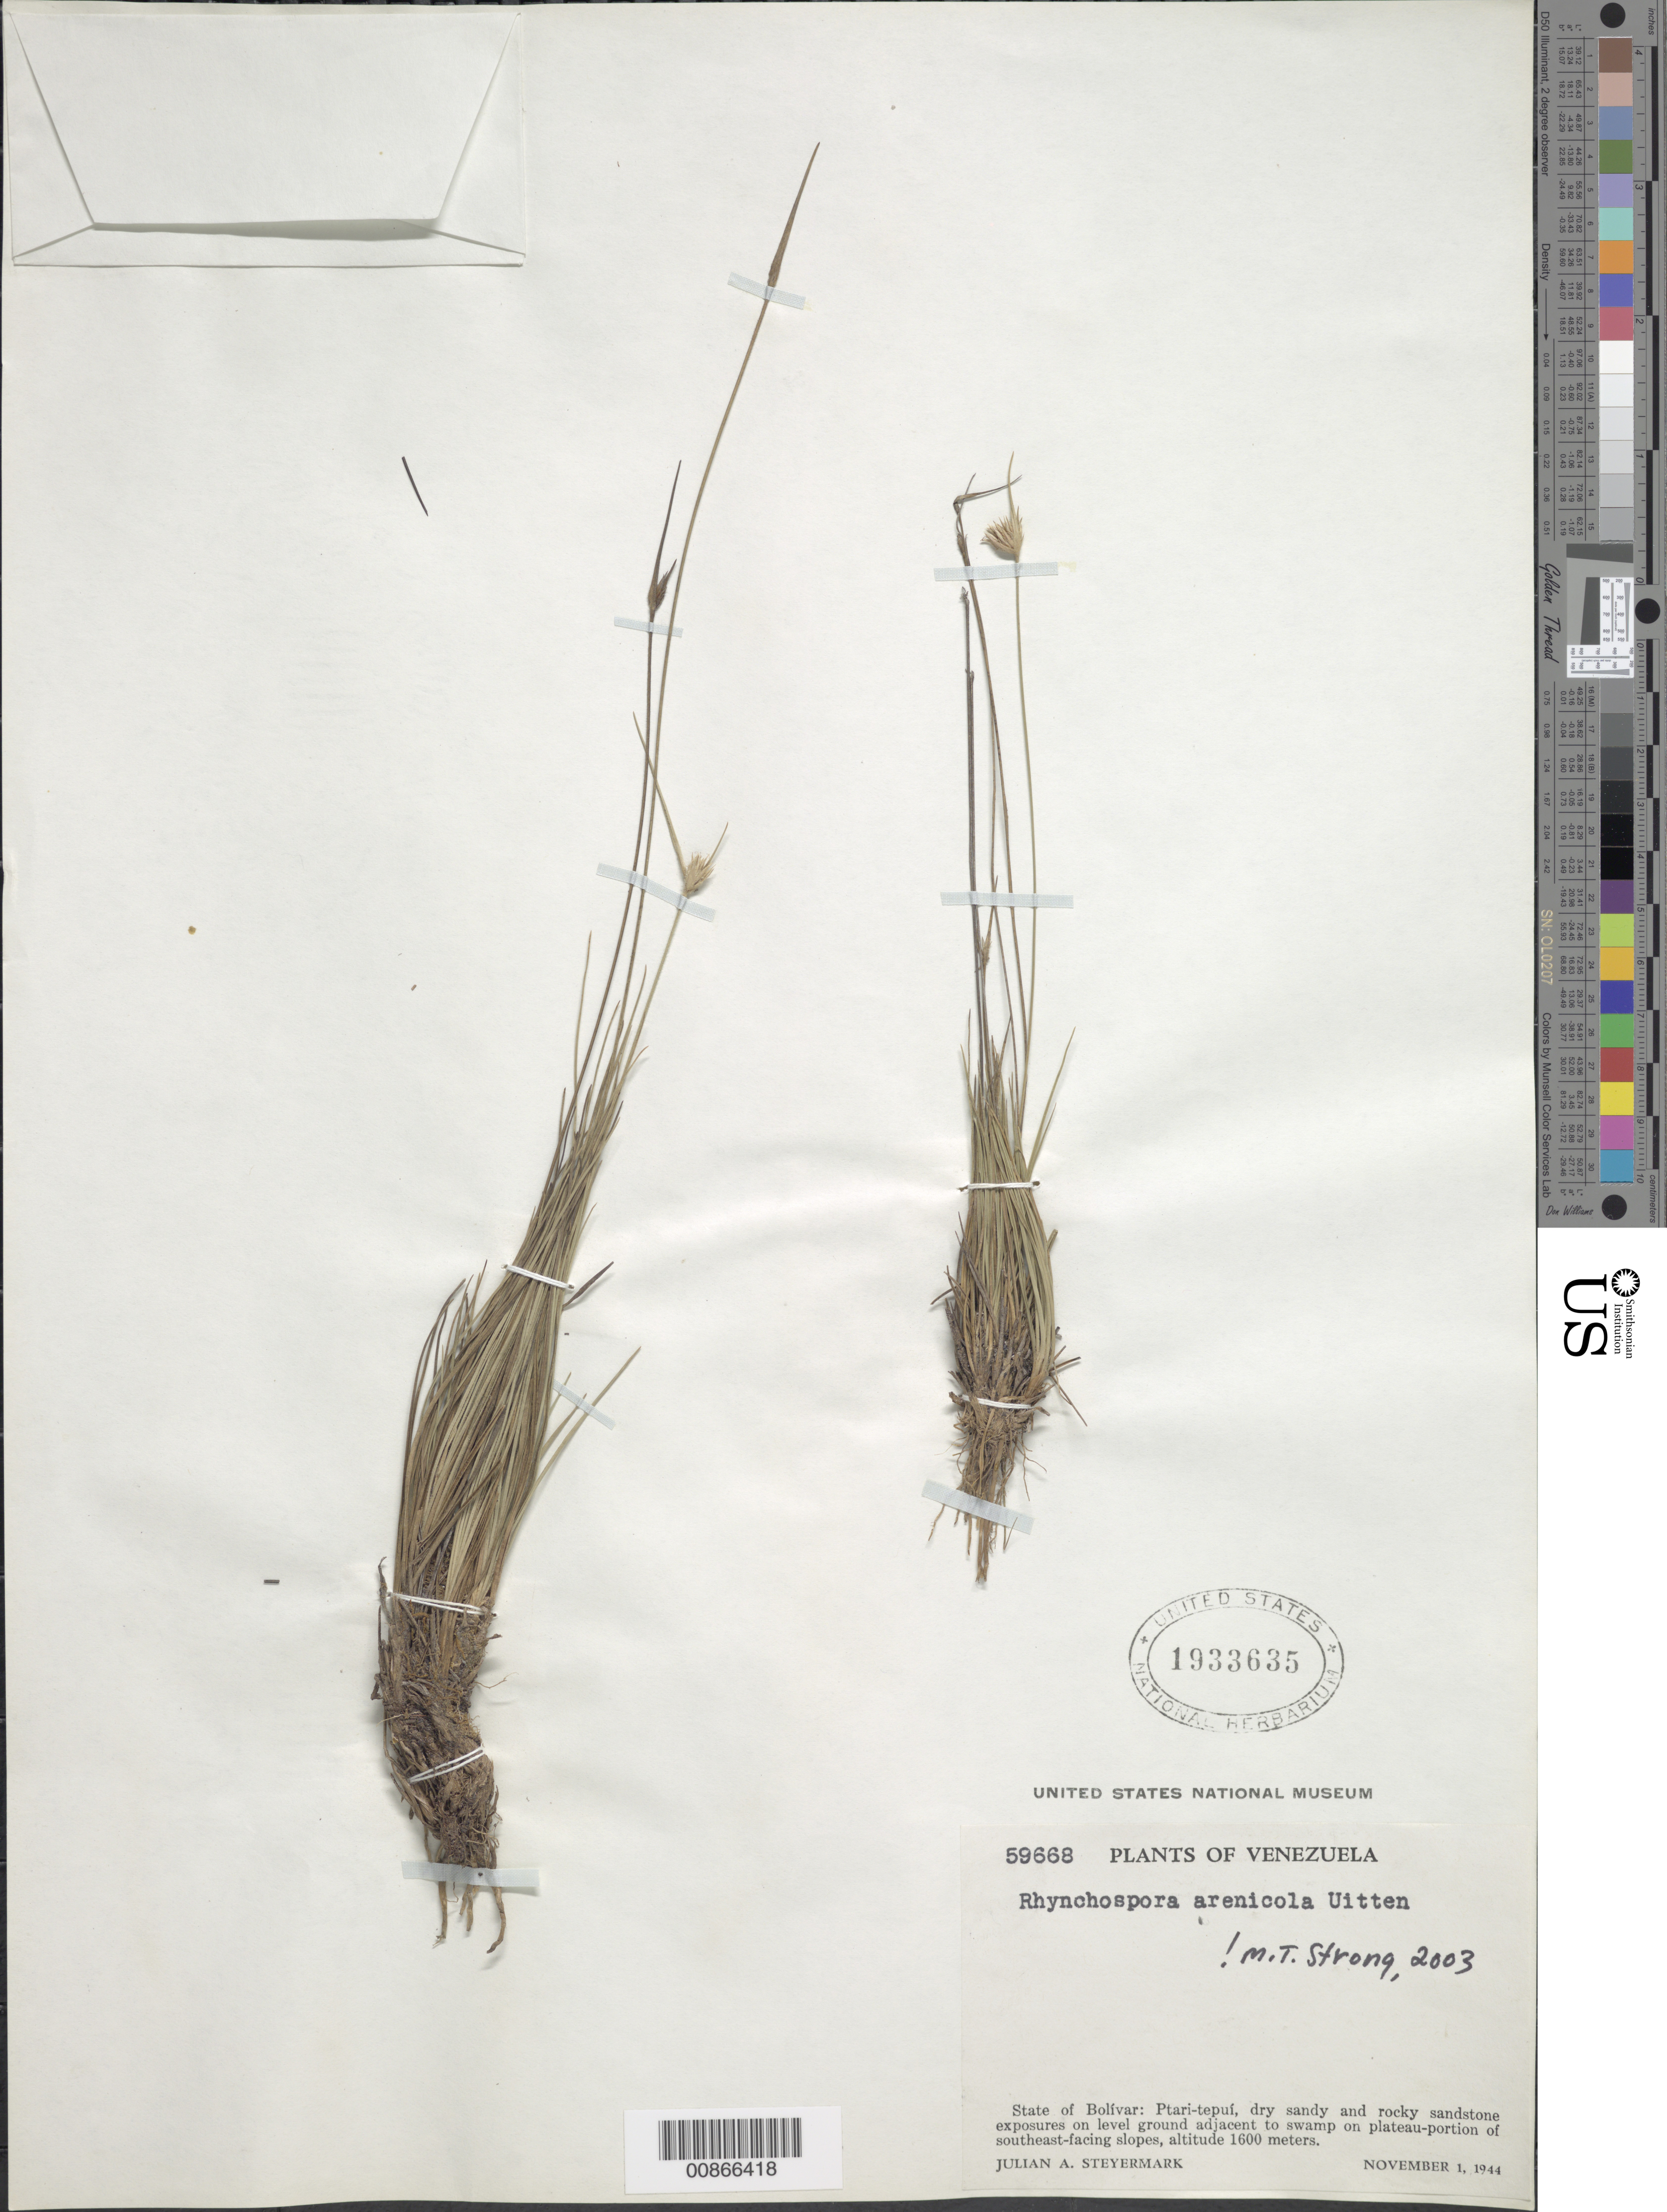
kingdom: Plantae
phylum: Tracheophyta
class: Liliopsida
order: Poales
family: Cyperaceae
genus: Rhynchospora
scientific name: Rhynchospora arenicola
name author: Uittien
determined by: Strong, M. T., (US), Smithsonian Institution - National Museum of Natural History (UNITED STATES)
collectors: J. Steyermark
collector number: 59668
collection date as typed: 1-Nov-44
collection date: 1944-11-01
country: Venezuela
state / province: Bolívar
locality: Ptari-tepuí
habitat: Dry sandy and rocky sandstone exposures on level ground adjacent to swamp on plateau-portion of southeast-facing slopes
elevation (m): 1600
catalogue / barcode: US 1933635